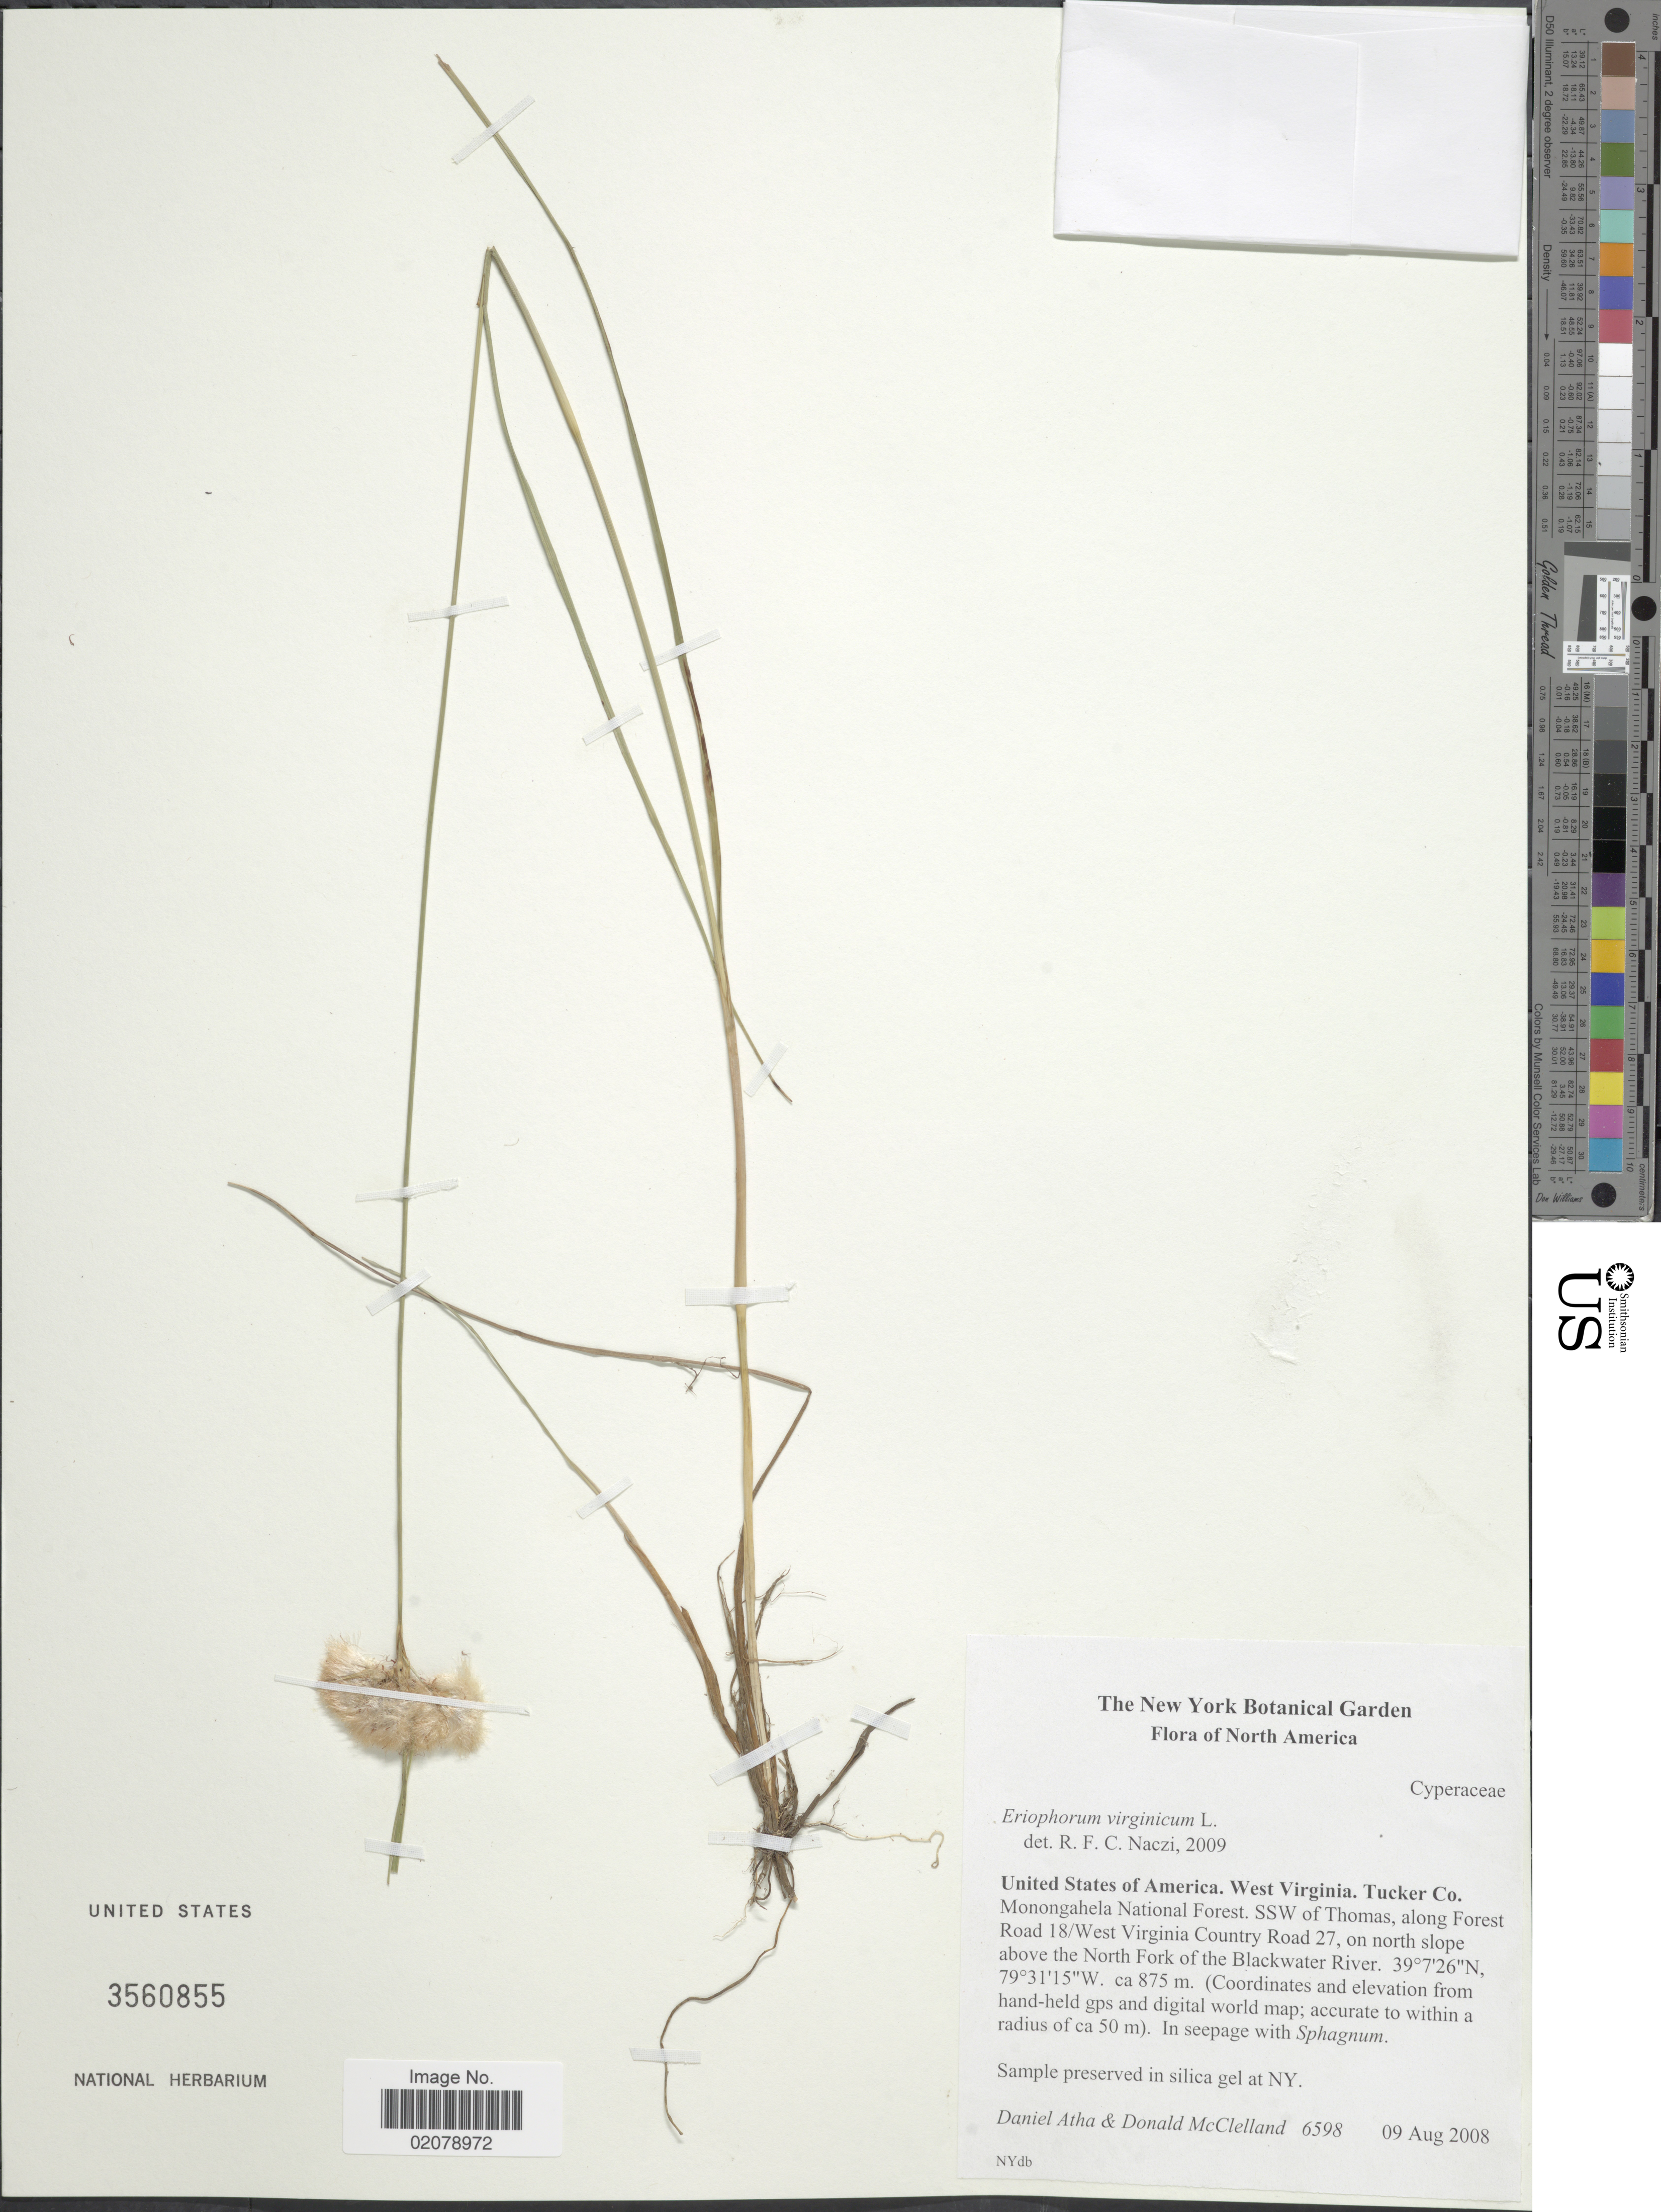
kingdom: Plantae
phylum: Tracheophyta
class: Liliopsida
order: Poales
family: Cyperaceae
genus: Eriophorum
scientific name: Eriophorum virginicum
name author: L.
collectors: D. Atha & D. McClelland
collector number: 6598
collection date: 2008-08-09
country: United States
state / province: West Virginia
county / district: Tucker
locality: Monongahela National Forest, SSW of Thomas, along Forest Road 18, West Virginia Country Road 27, on north slope above tje North Fork of the Black River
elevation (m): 875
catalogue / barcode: US 3560855